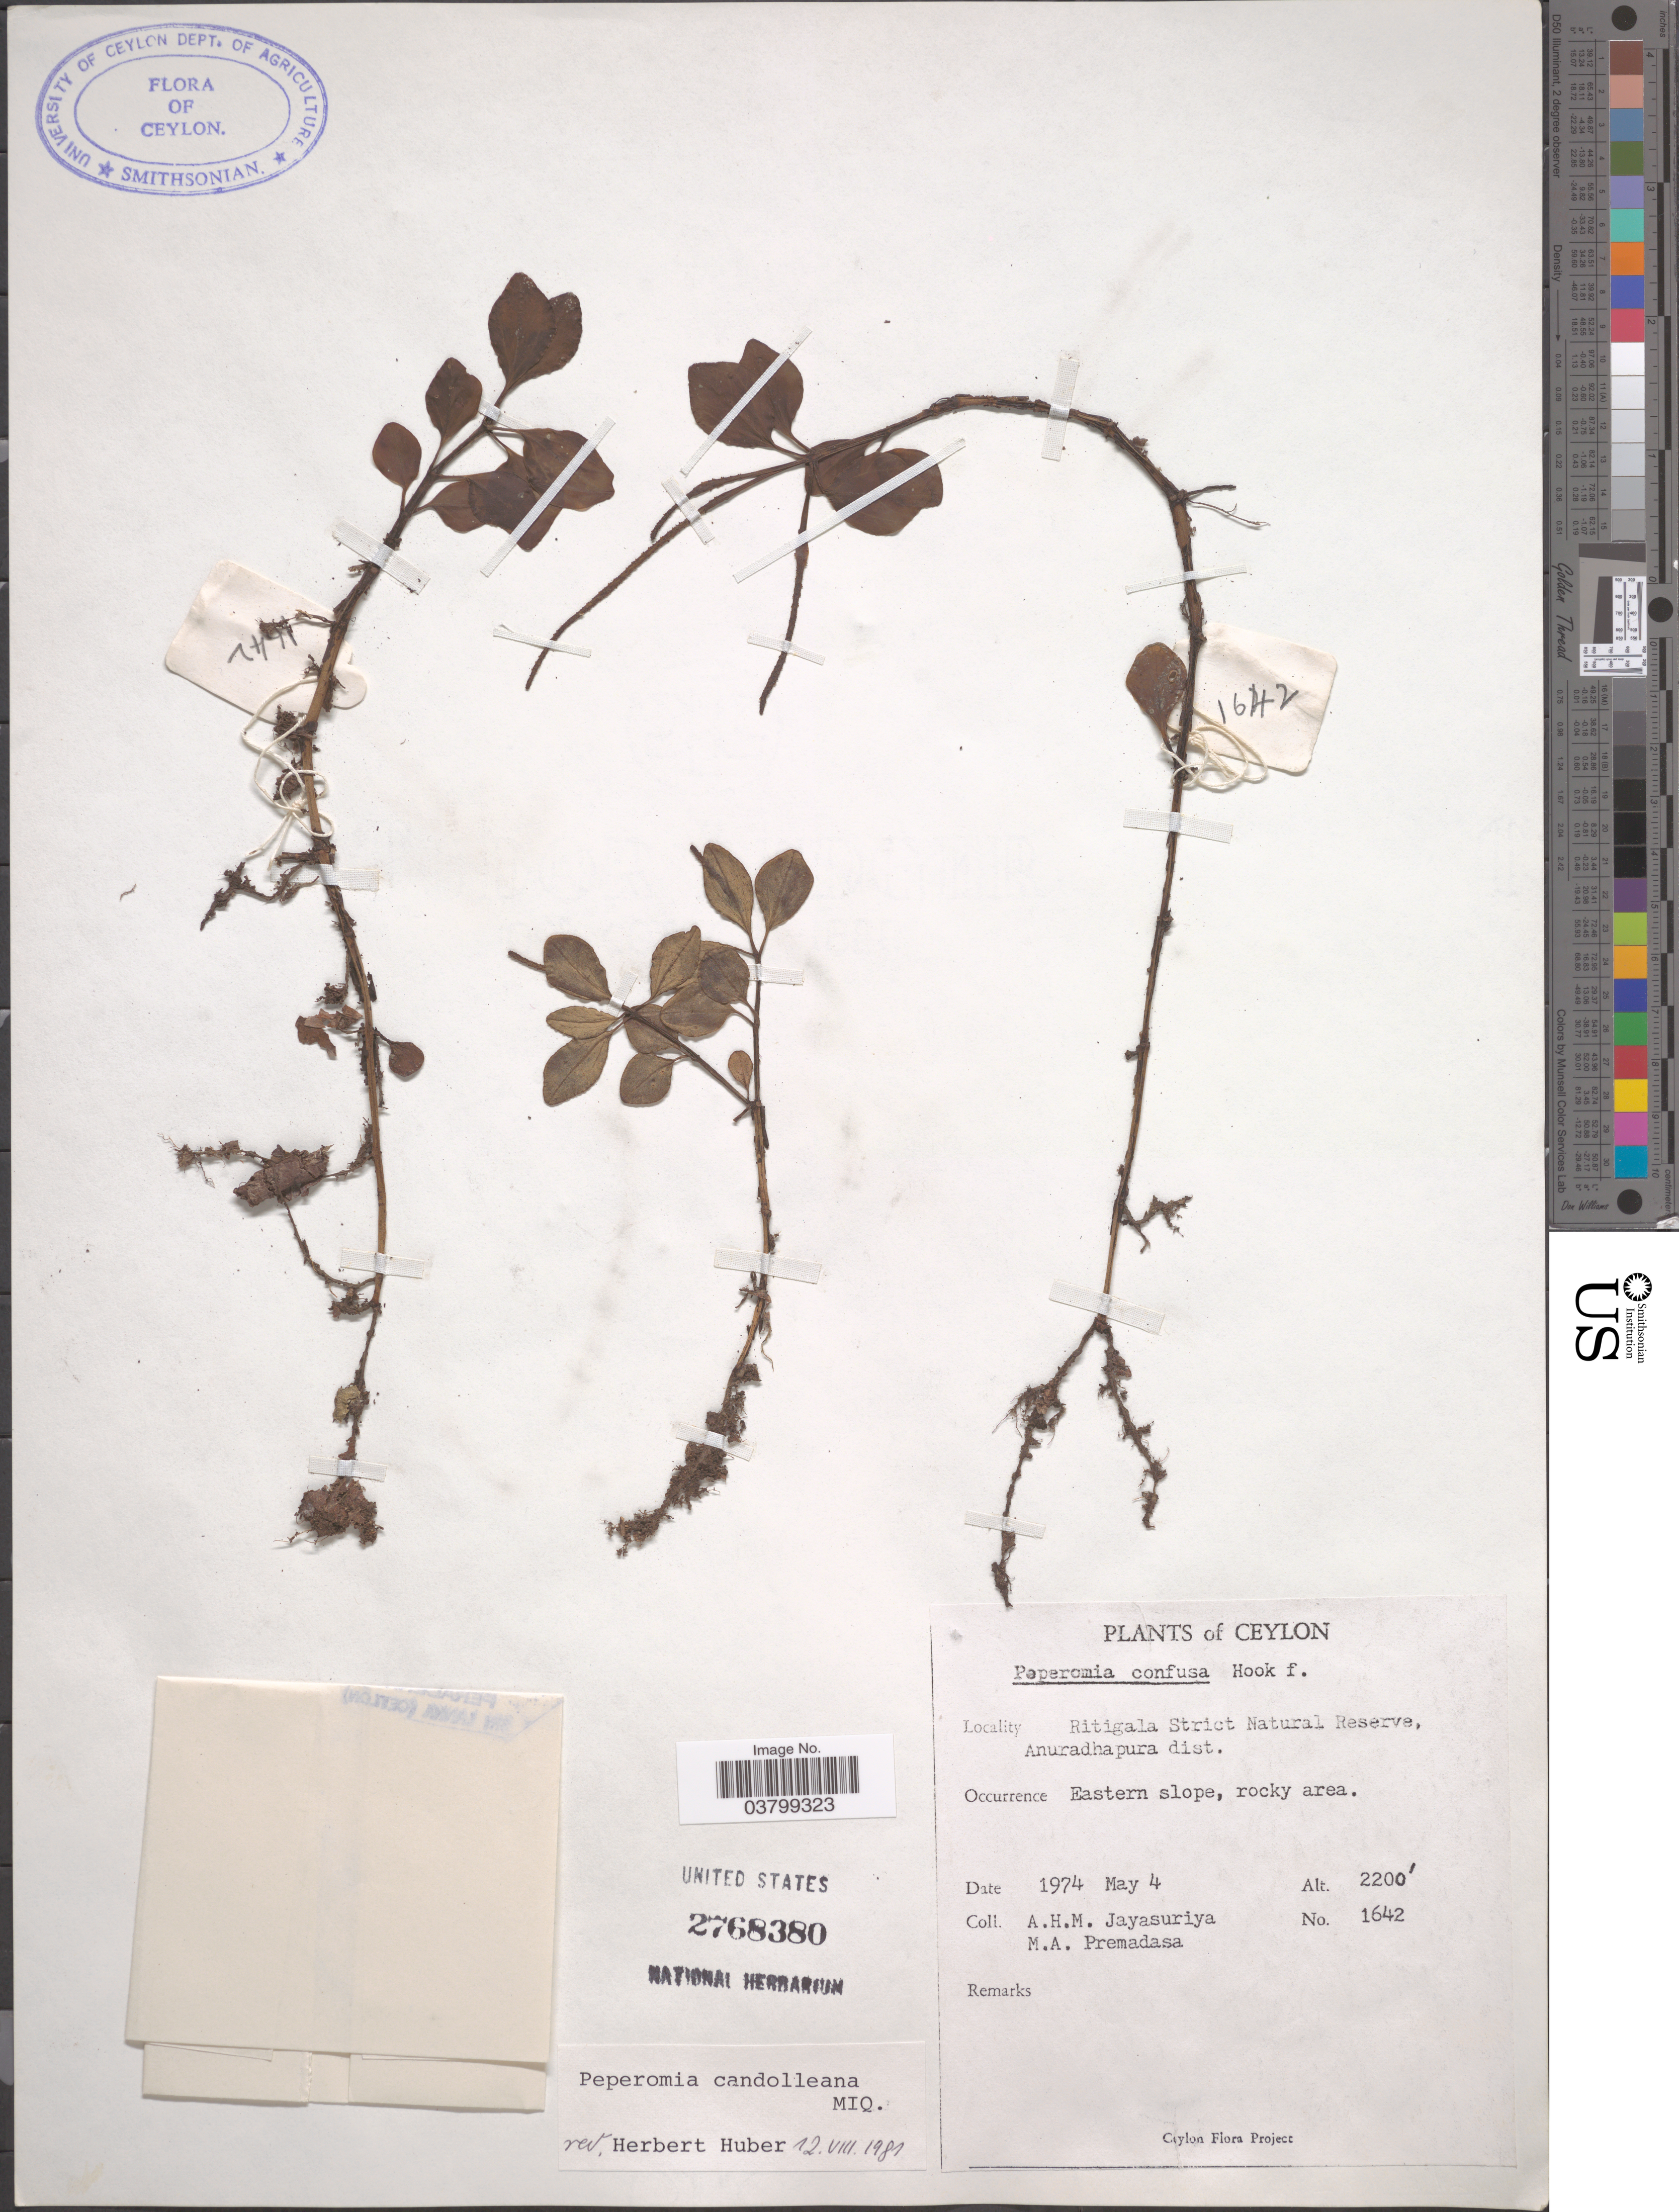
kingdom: Plantae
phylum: Tracheophyta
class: Magnoliopsida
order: Piperales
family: Piperaceae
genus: Peperomia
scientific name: Peperomia candolleana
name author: Miq.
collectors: A. H. Jayasuriya & M. Premadasa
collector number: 1642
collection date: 1974-05-04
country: Sri Lanka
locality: Ceylon. Ritigala Strict Natural Reserve, Anuradhapura dist. Eastern slope, rocky area.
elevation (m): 671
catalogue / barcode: US 2768380